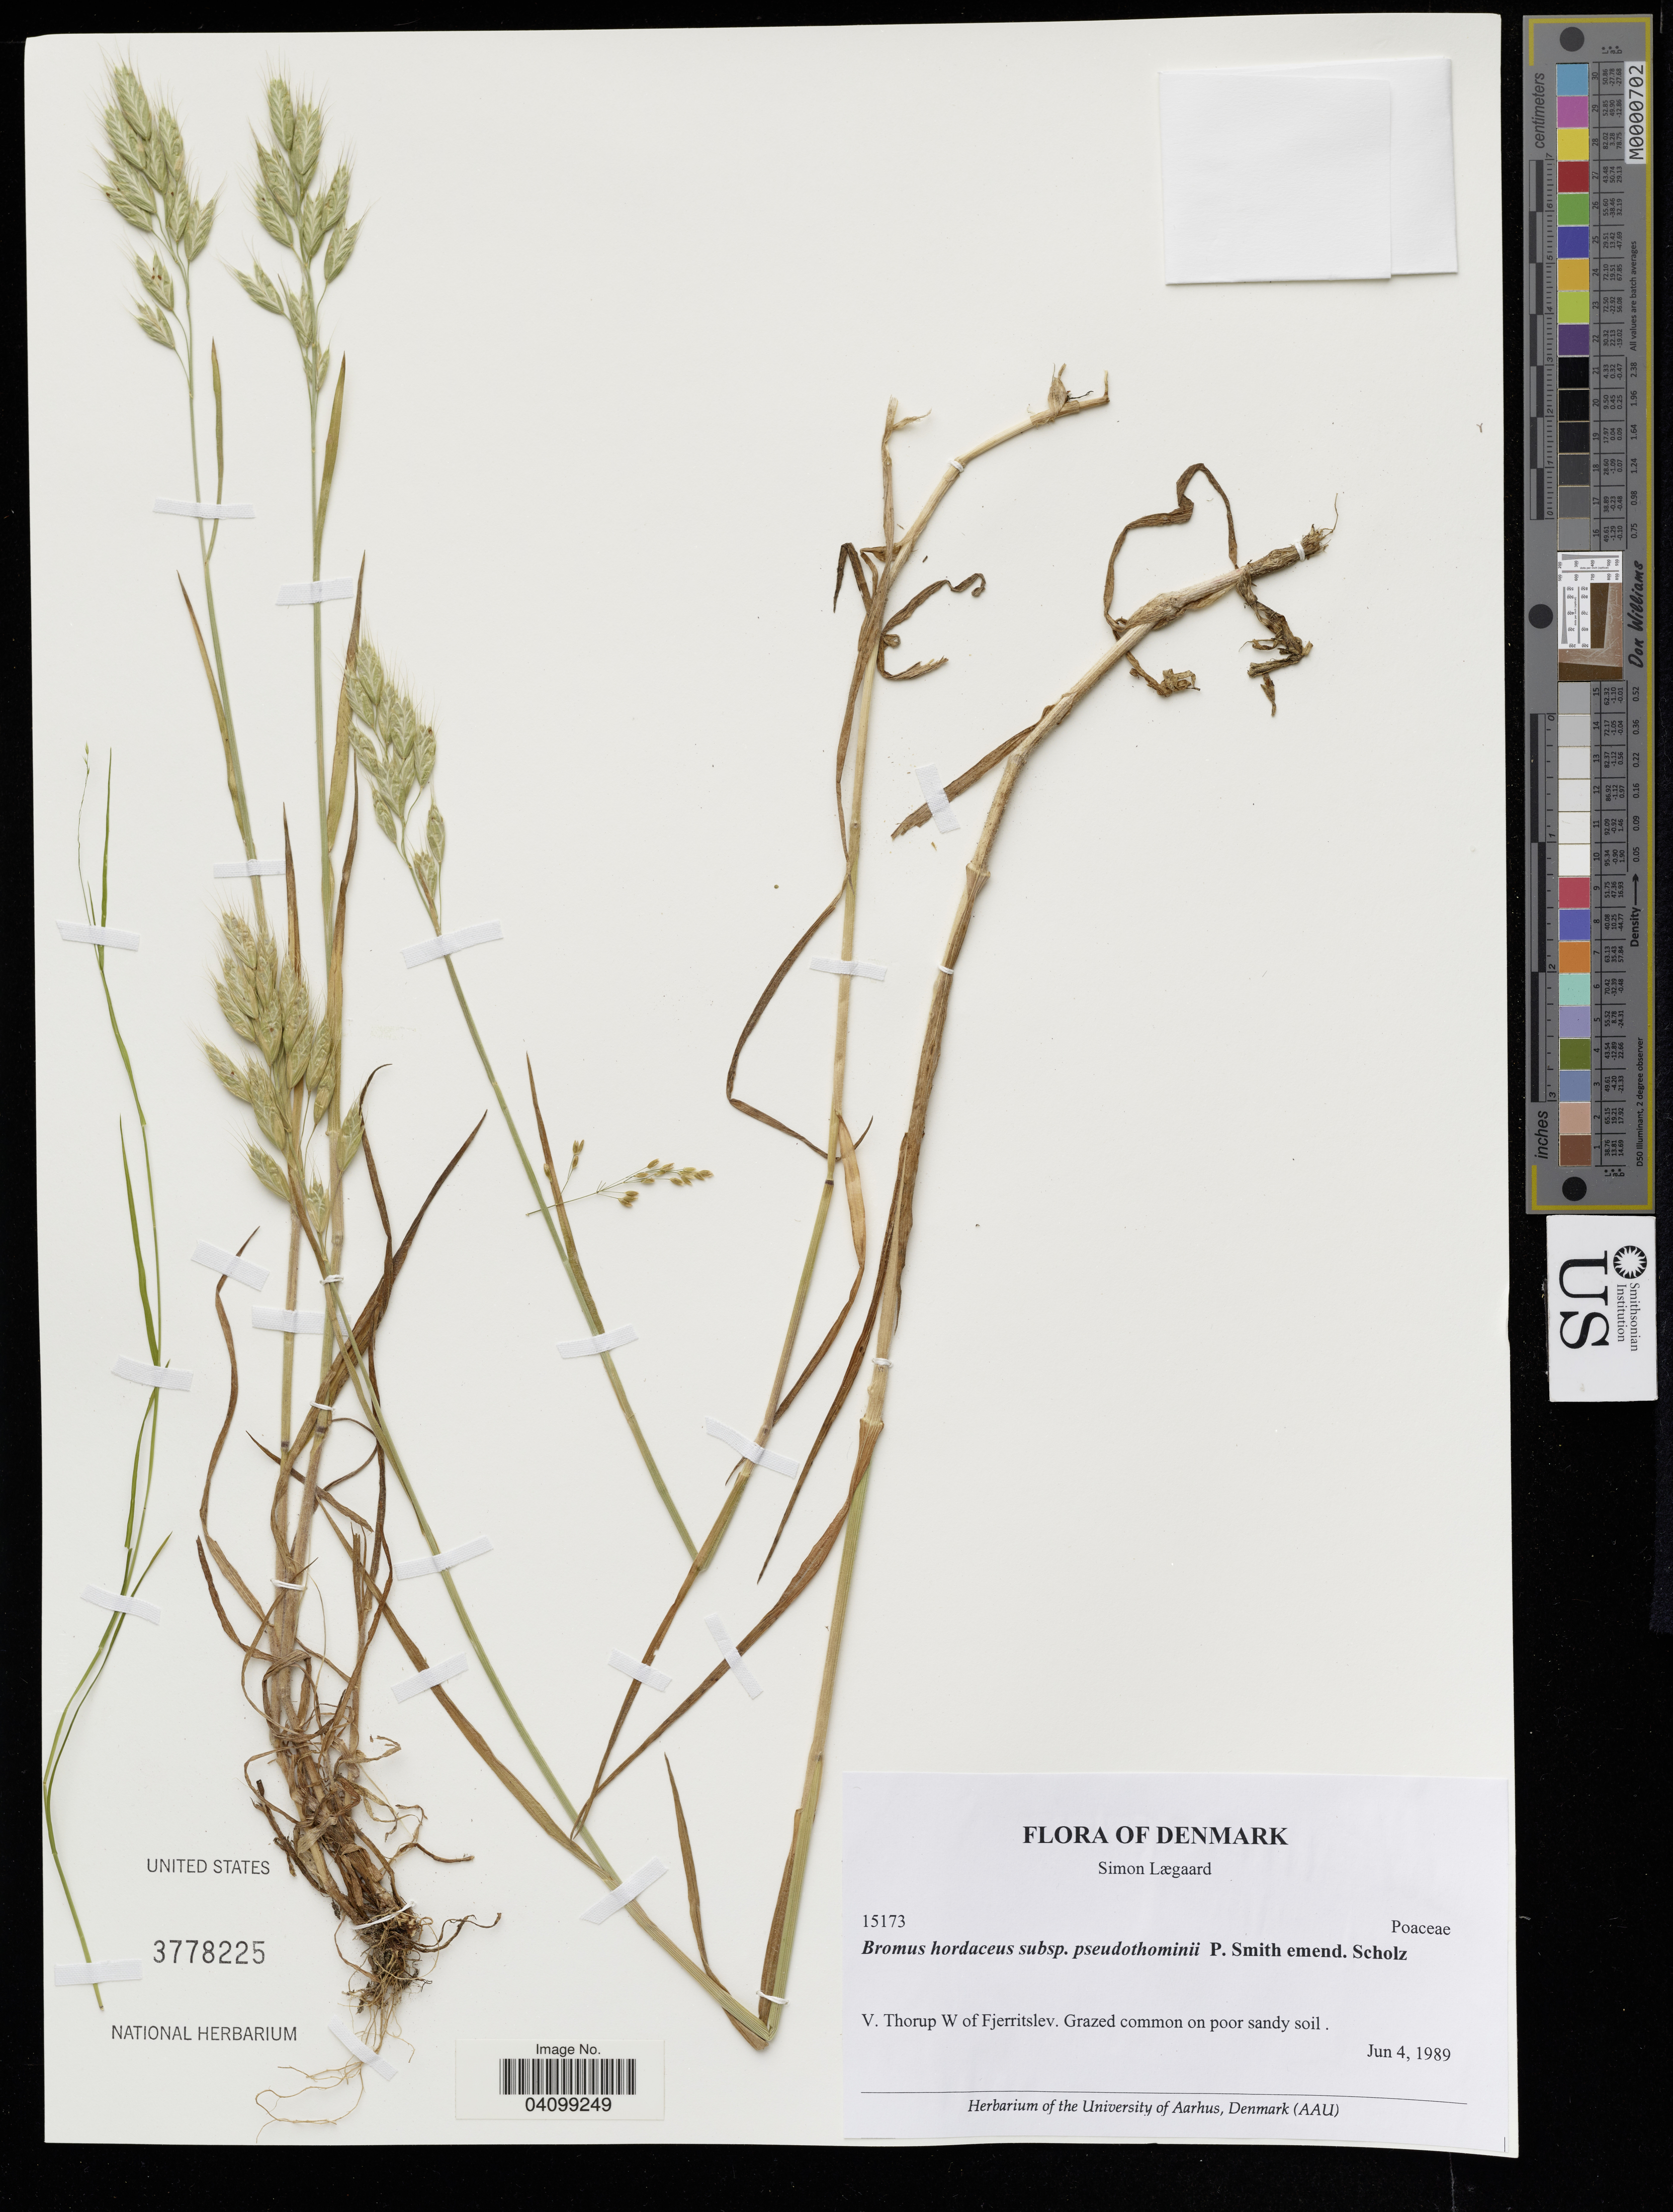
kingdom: Plantae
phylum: Tracheophyta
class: Liliopsida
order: Poales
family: Poaceae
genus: Bromus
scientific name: Bromus hordeaceus L. ssp. pseudothominii (P.M. Sm.) H. Scholz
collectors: S. Lægaard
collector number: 15173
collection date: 1989-06-04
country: Denmark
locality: V. Thorup W of Fjerritslev.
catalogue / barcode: US 3778225